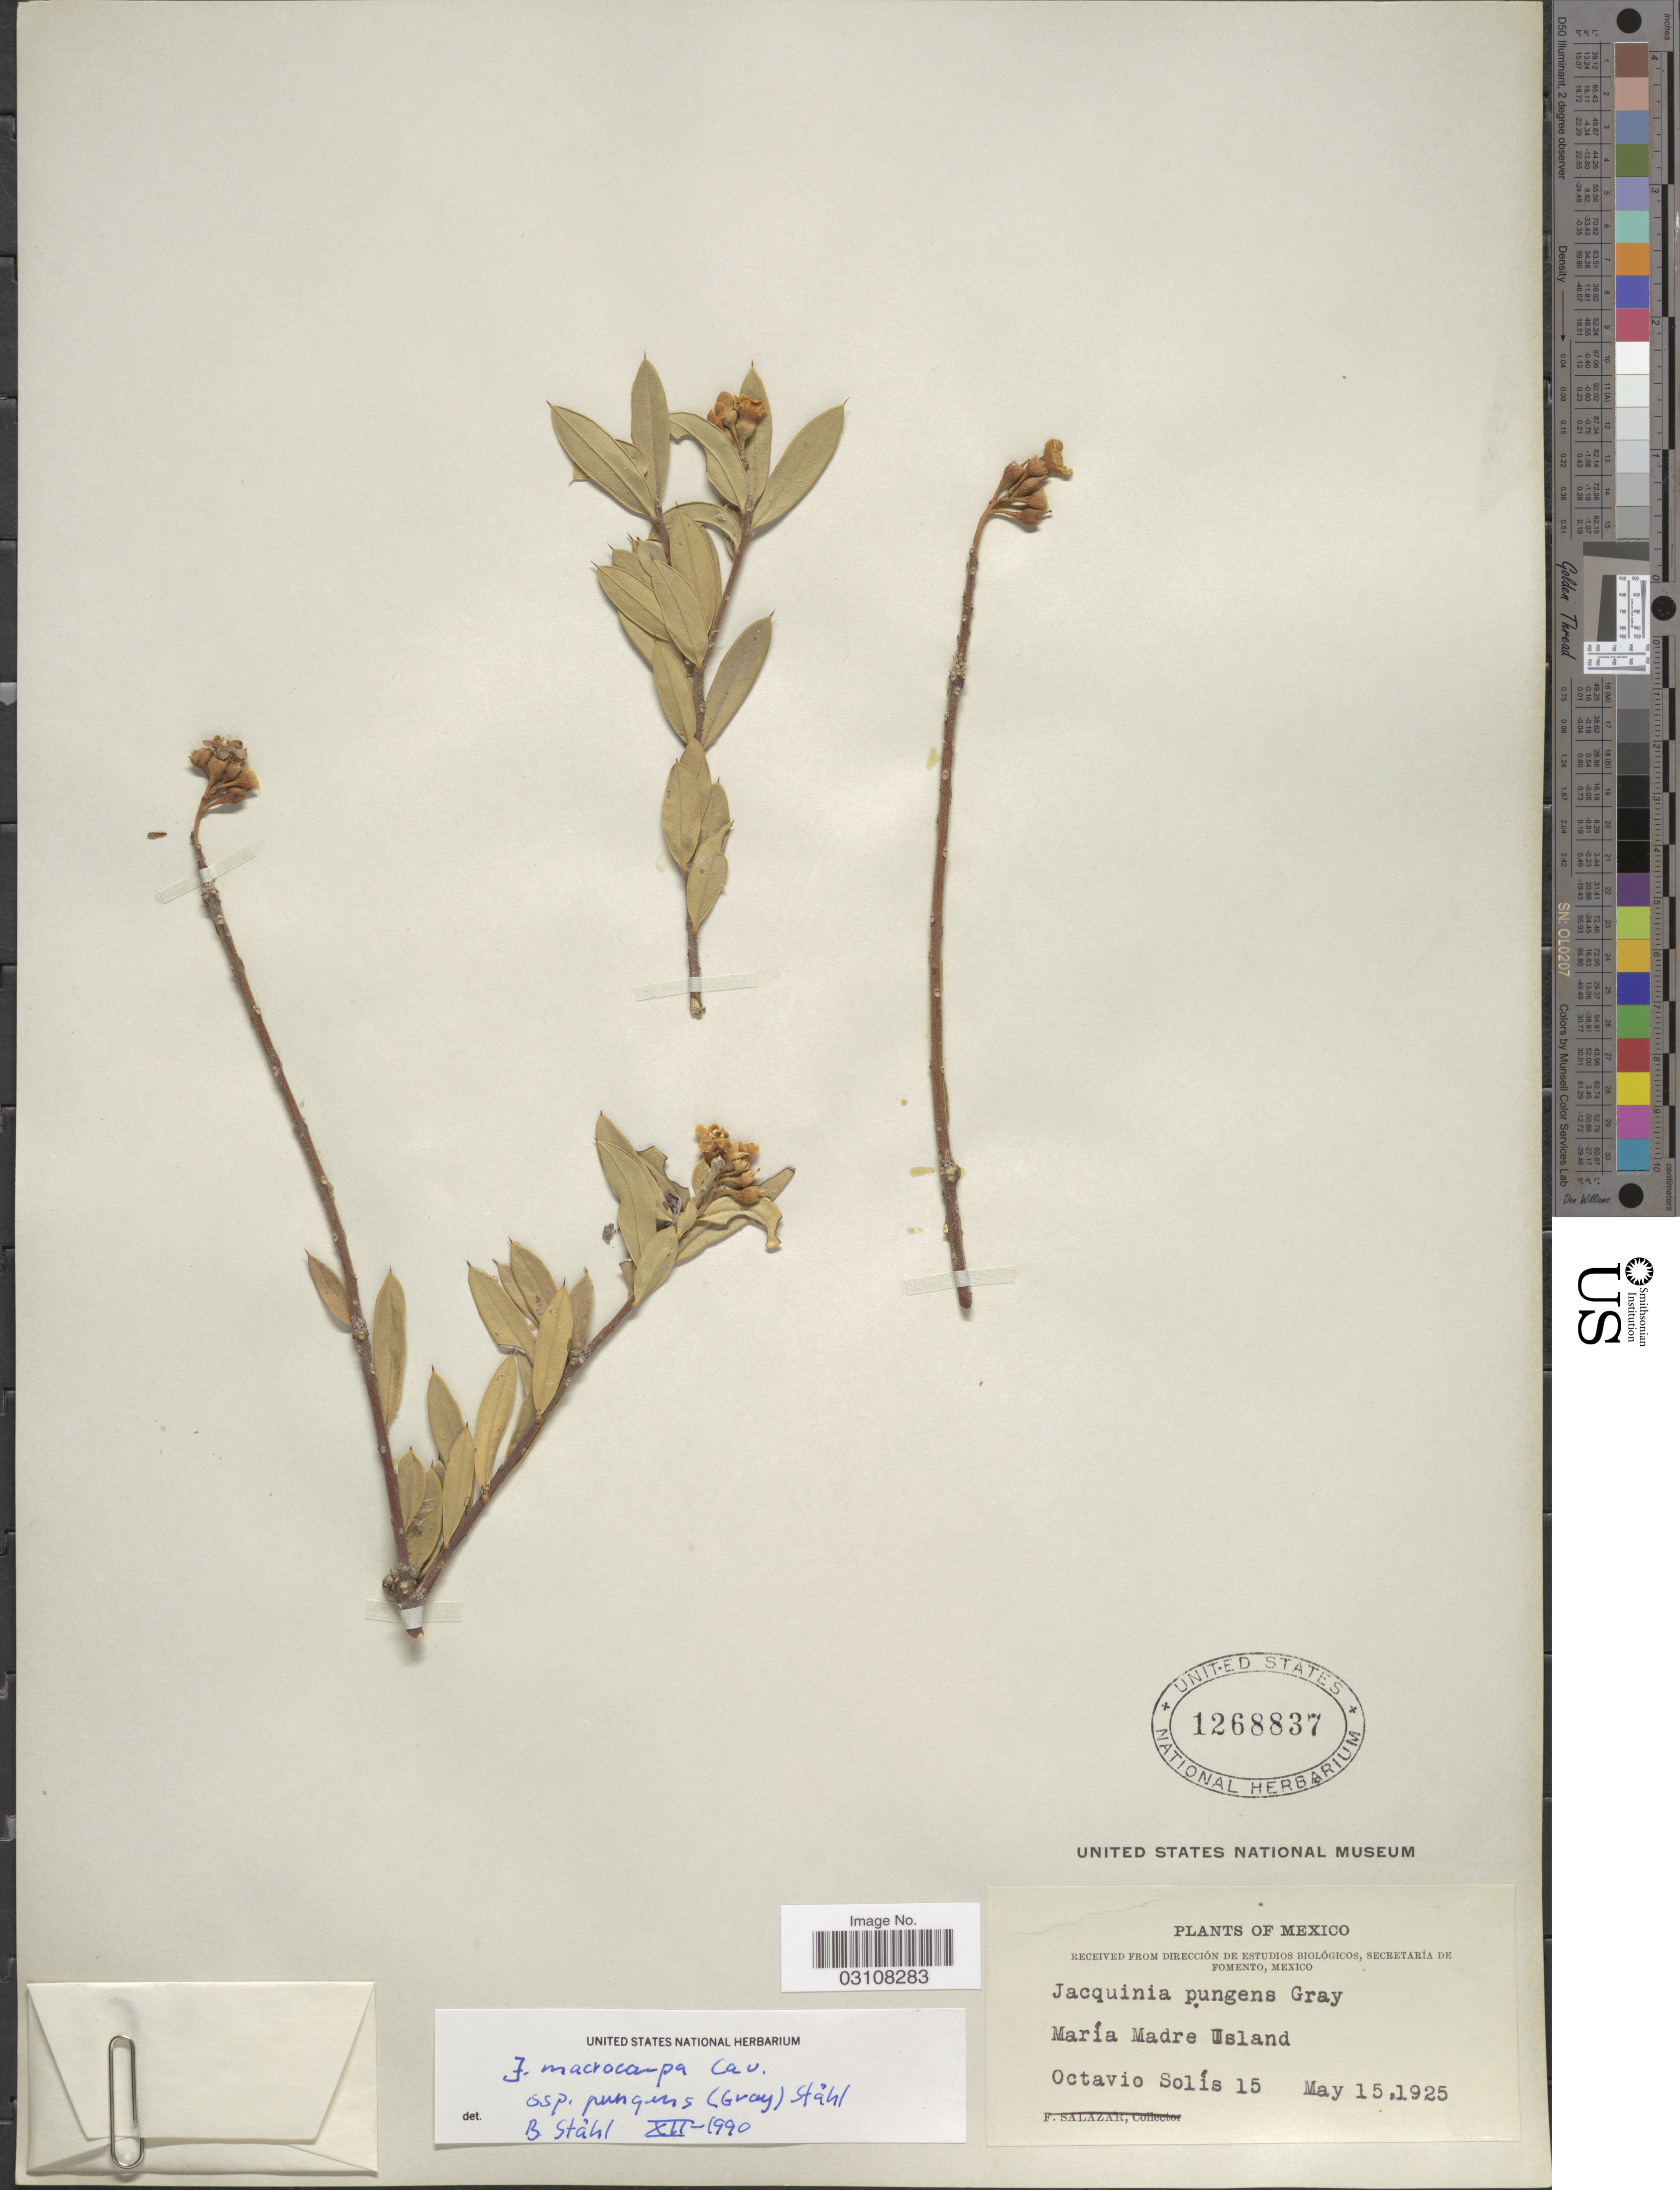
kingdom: Plantae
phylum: Tracheophyta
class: Magnoliopsida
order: Ericales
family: Primulaceae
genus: Jacquinia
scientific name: Jacquinia macrocarpa subsp. pungens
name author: Cav.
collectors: O. Solis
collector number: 15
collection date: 1925-05-15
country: Mexico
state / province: Nayarit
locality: María Madre Island.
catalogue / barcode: US 1268837